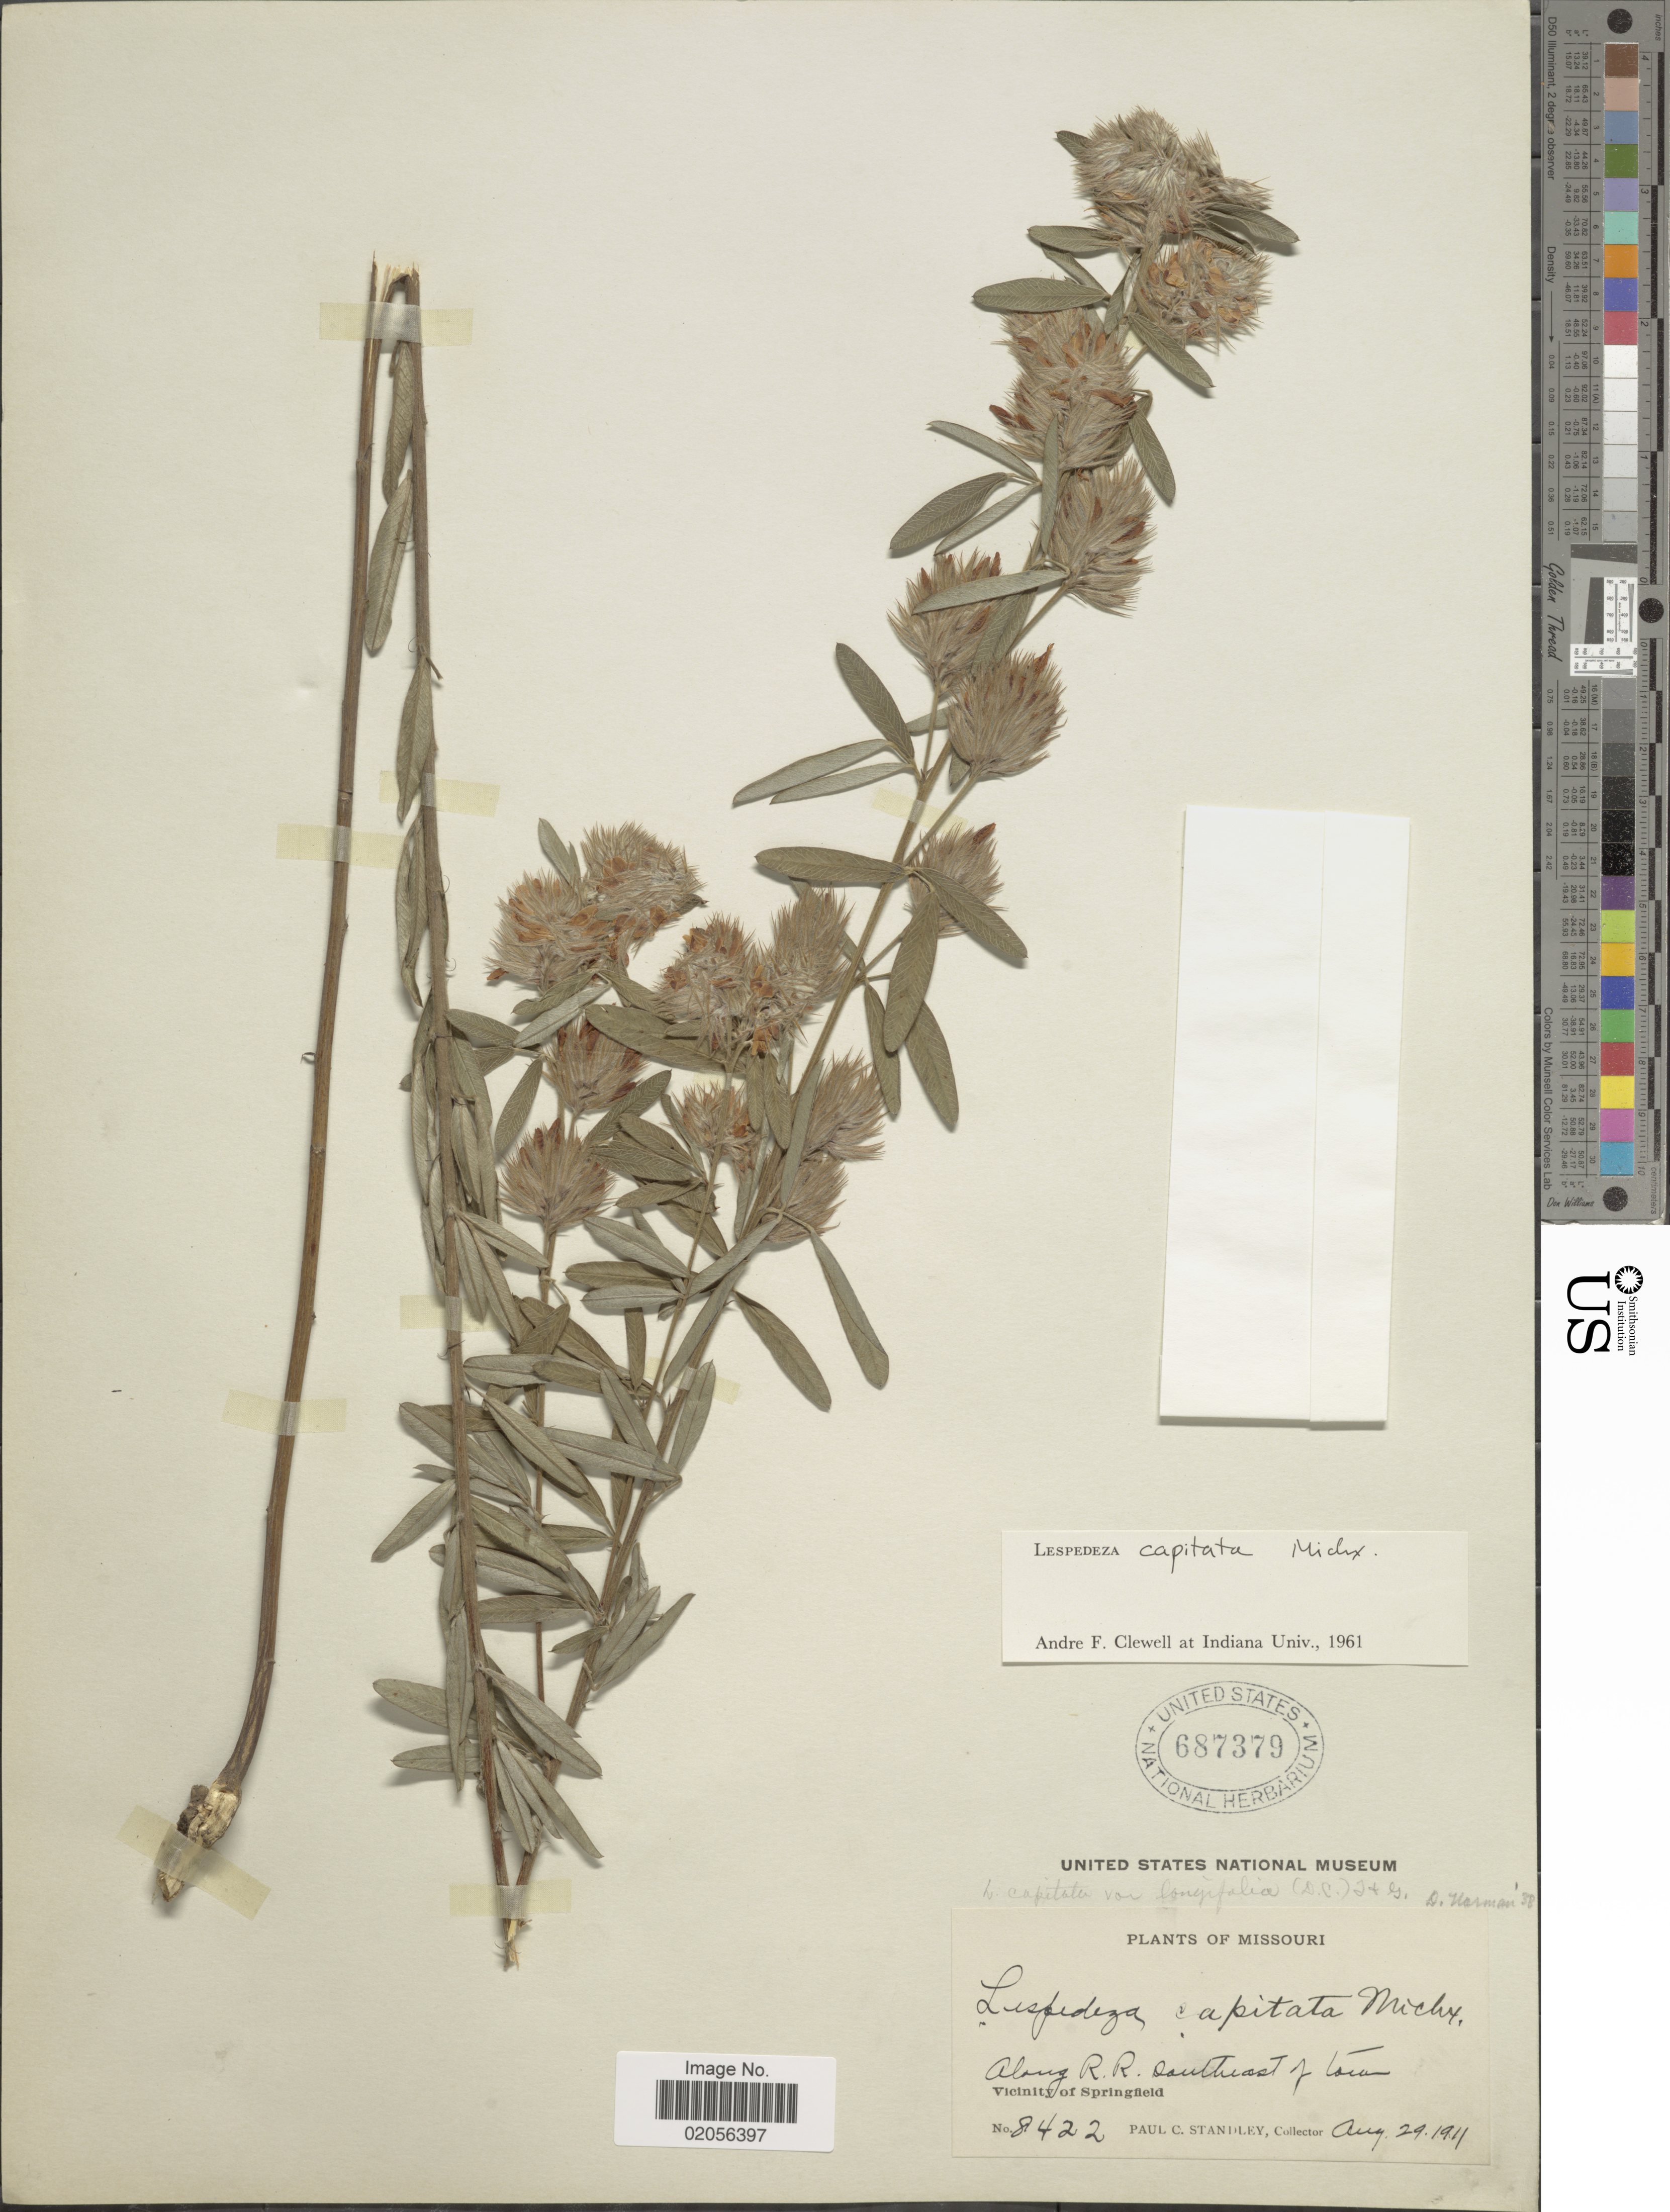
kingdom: Plantae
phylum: Tracheophyta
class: Magnoliopsida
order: Fabales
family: Fabaceae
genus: Lespedeza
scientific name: Lespedeza capitata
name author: Michx.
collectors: P. C. Standley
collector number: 8422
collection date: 1911-08-29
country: United States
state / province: Missouri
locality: Along R.R. southeast of town, Vicinity of Springfield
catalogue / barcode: US 687379